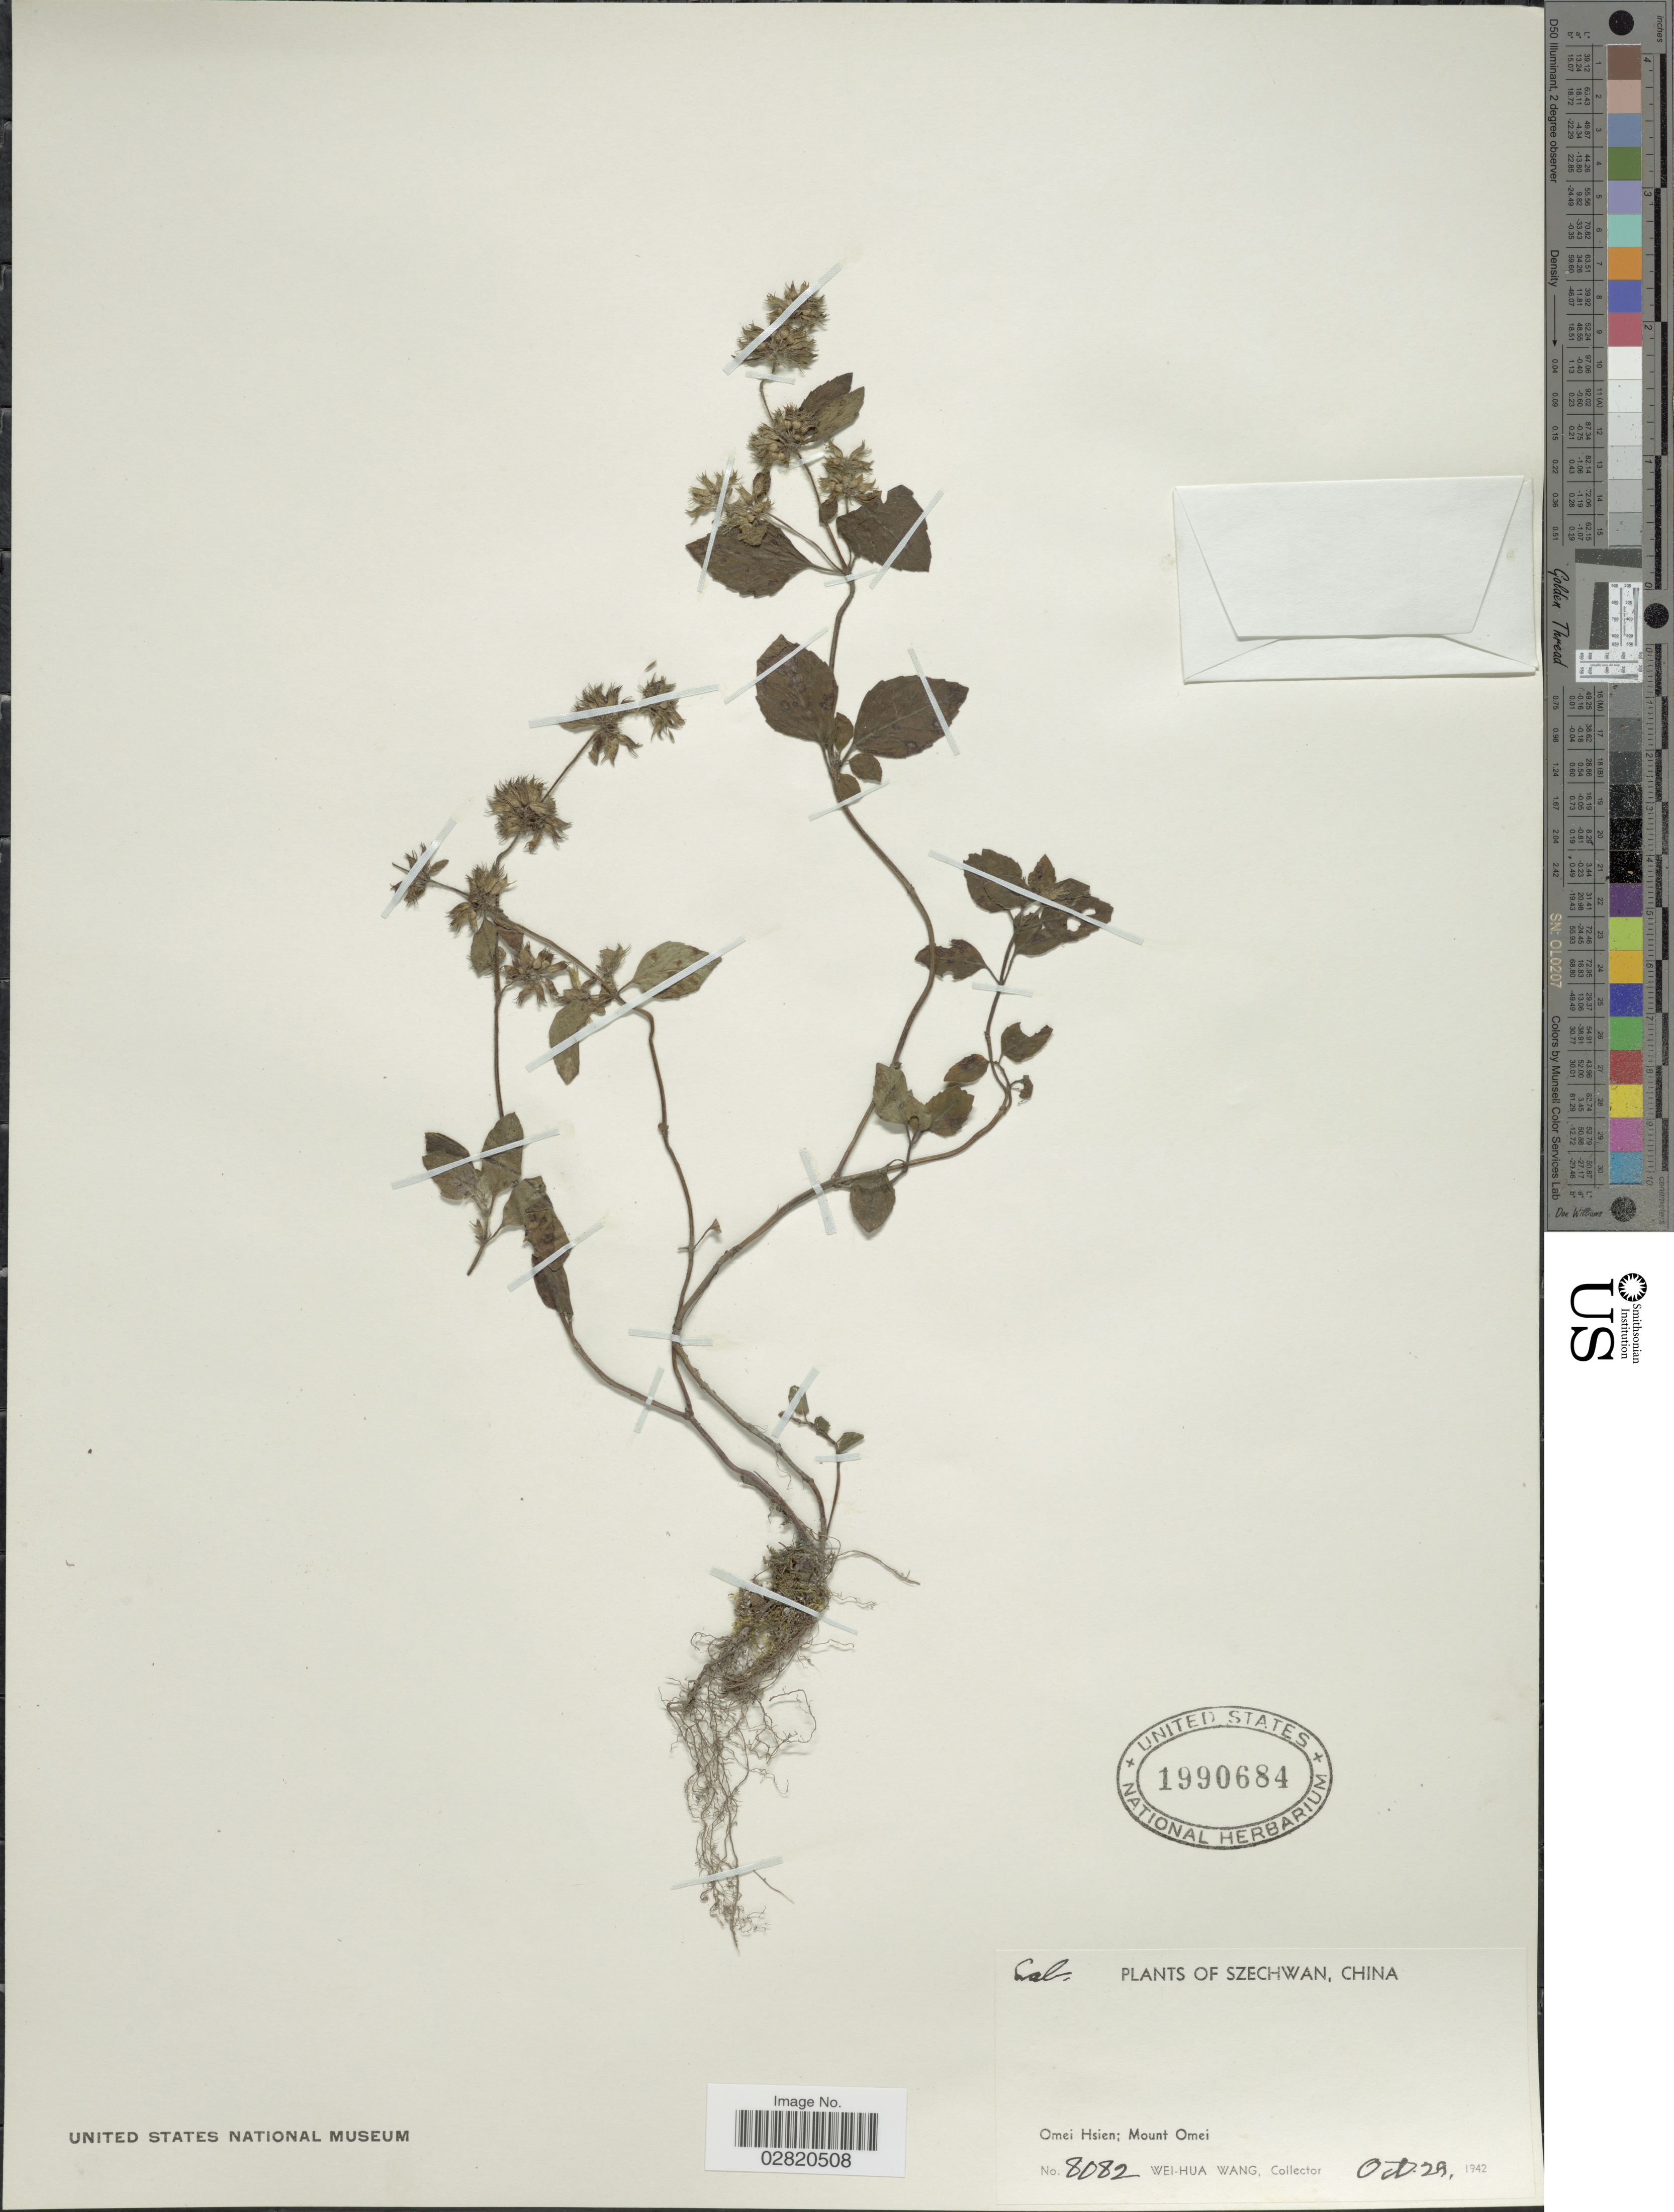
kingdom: Plantae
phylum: Tracheophyta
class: Magnoliopsida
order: Lamiales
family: Lamiaceae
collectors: W. Wang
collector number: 8082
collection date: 1942-10-29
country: China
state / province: Sichuan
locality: Szechwan. Omei Hsien; Mount Omei.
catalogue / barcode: US 1990684